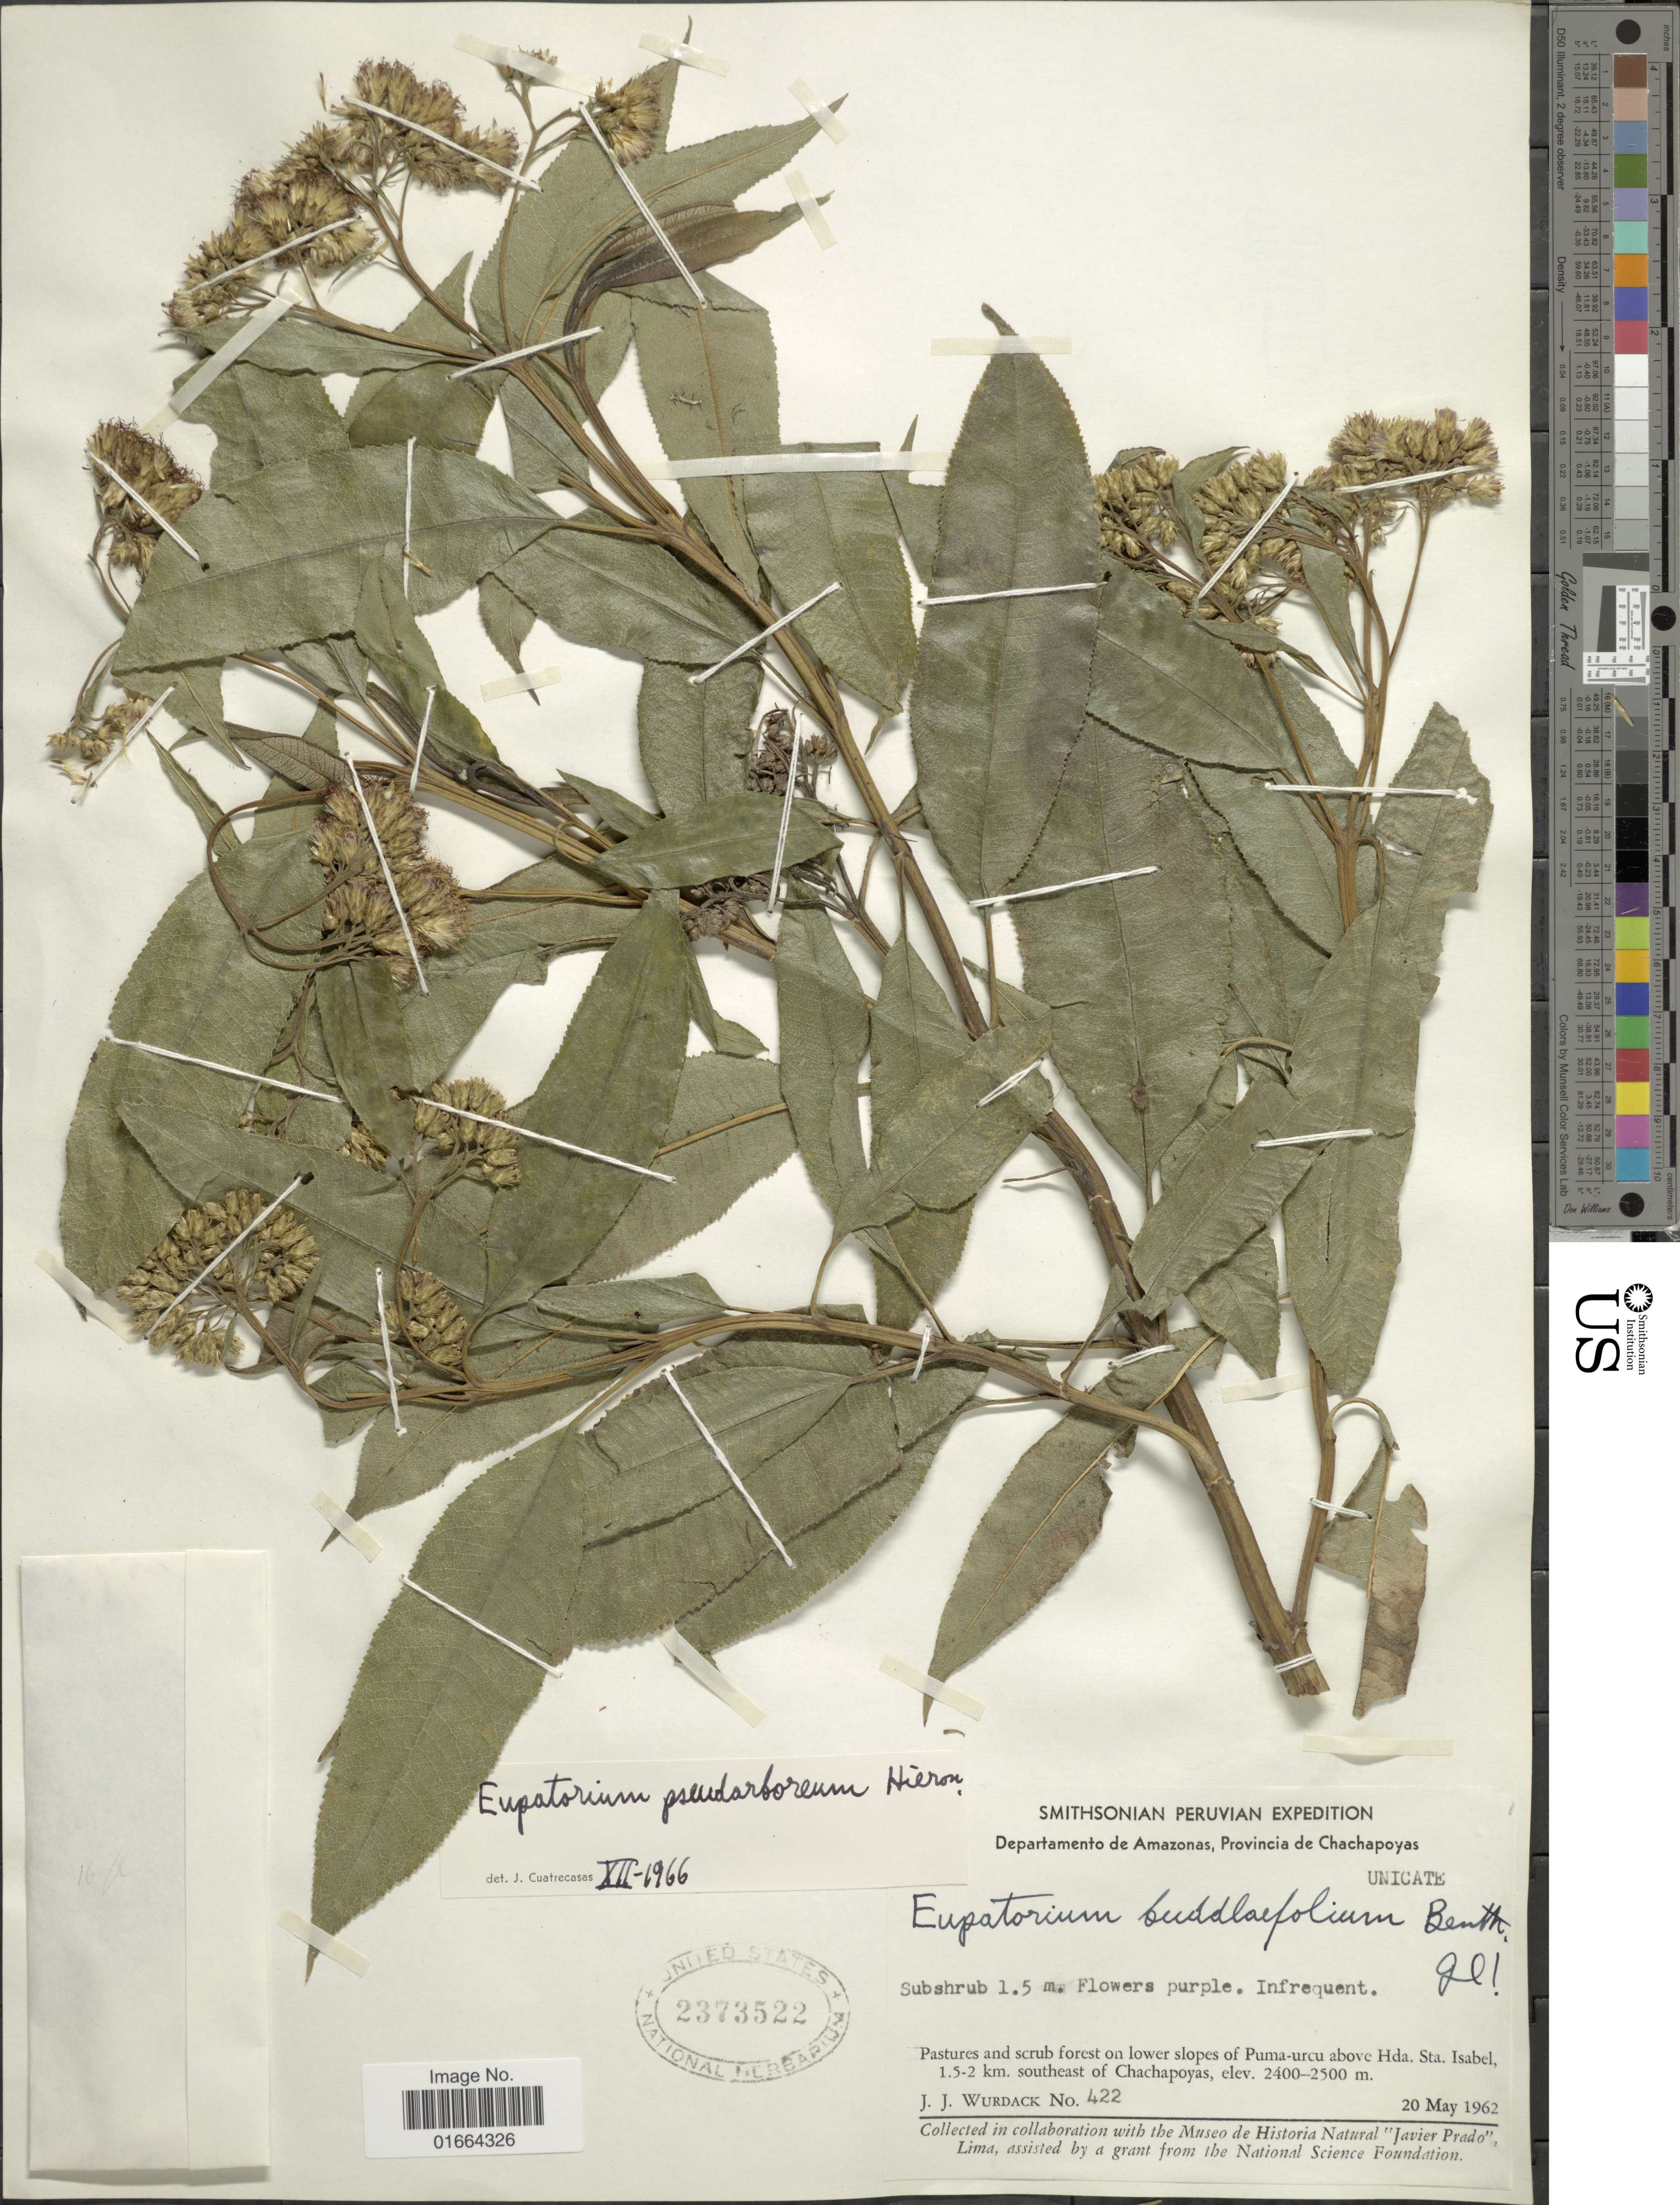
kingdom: Plantae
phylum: Tracheophyta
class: Magnoliopsida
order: Asterales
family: Asteraceae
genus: Aristeguietia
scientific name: Aristeguietia pseudarborea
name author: (Hieron.) R.M. King & H. Rob.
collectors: J. J. Wurdack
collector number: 422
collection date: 1962-05-20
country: Peru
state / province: Amazonas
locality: Provincia de Chachapoyas. Lower slopes of Puma-urcu above Hda. Sta. Isabel, 1.5-2 km. southeast of Chachapoyas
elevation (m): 2400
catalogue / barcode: US 2373522